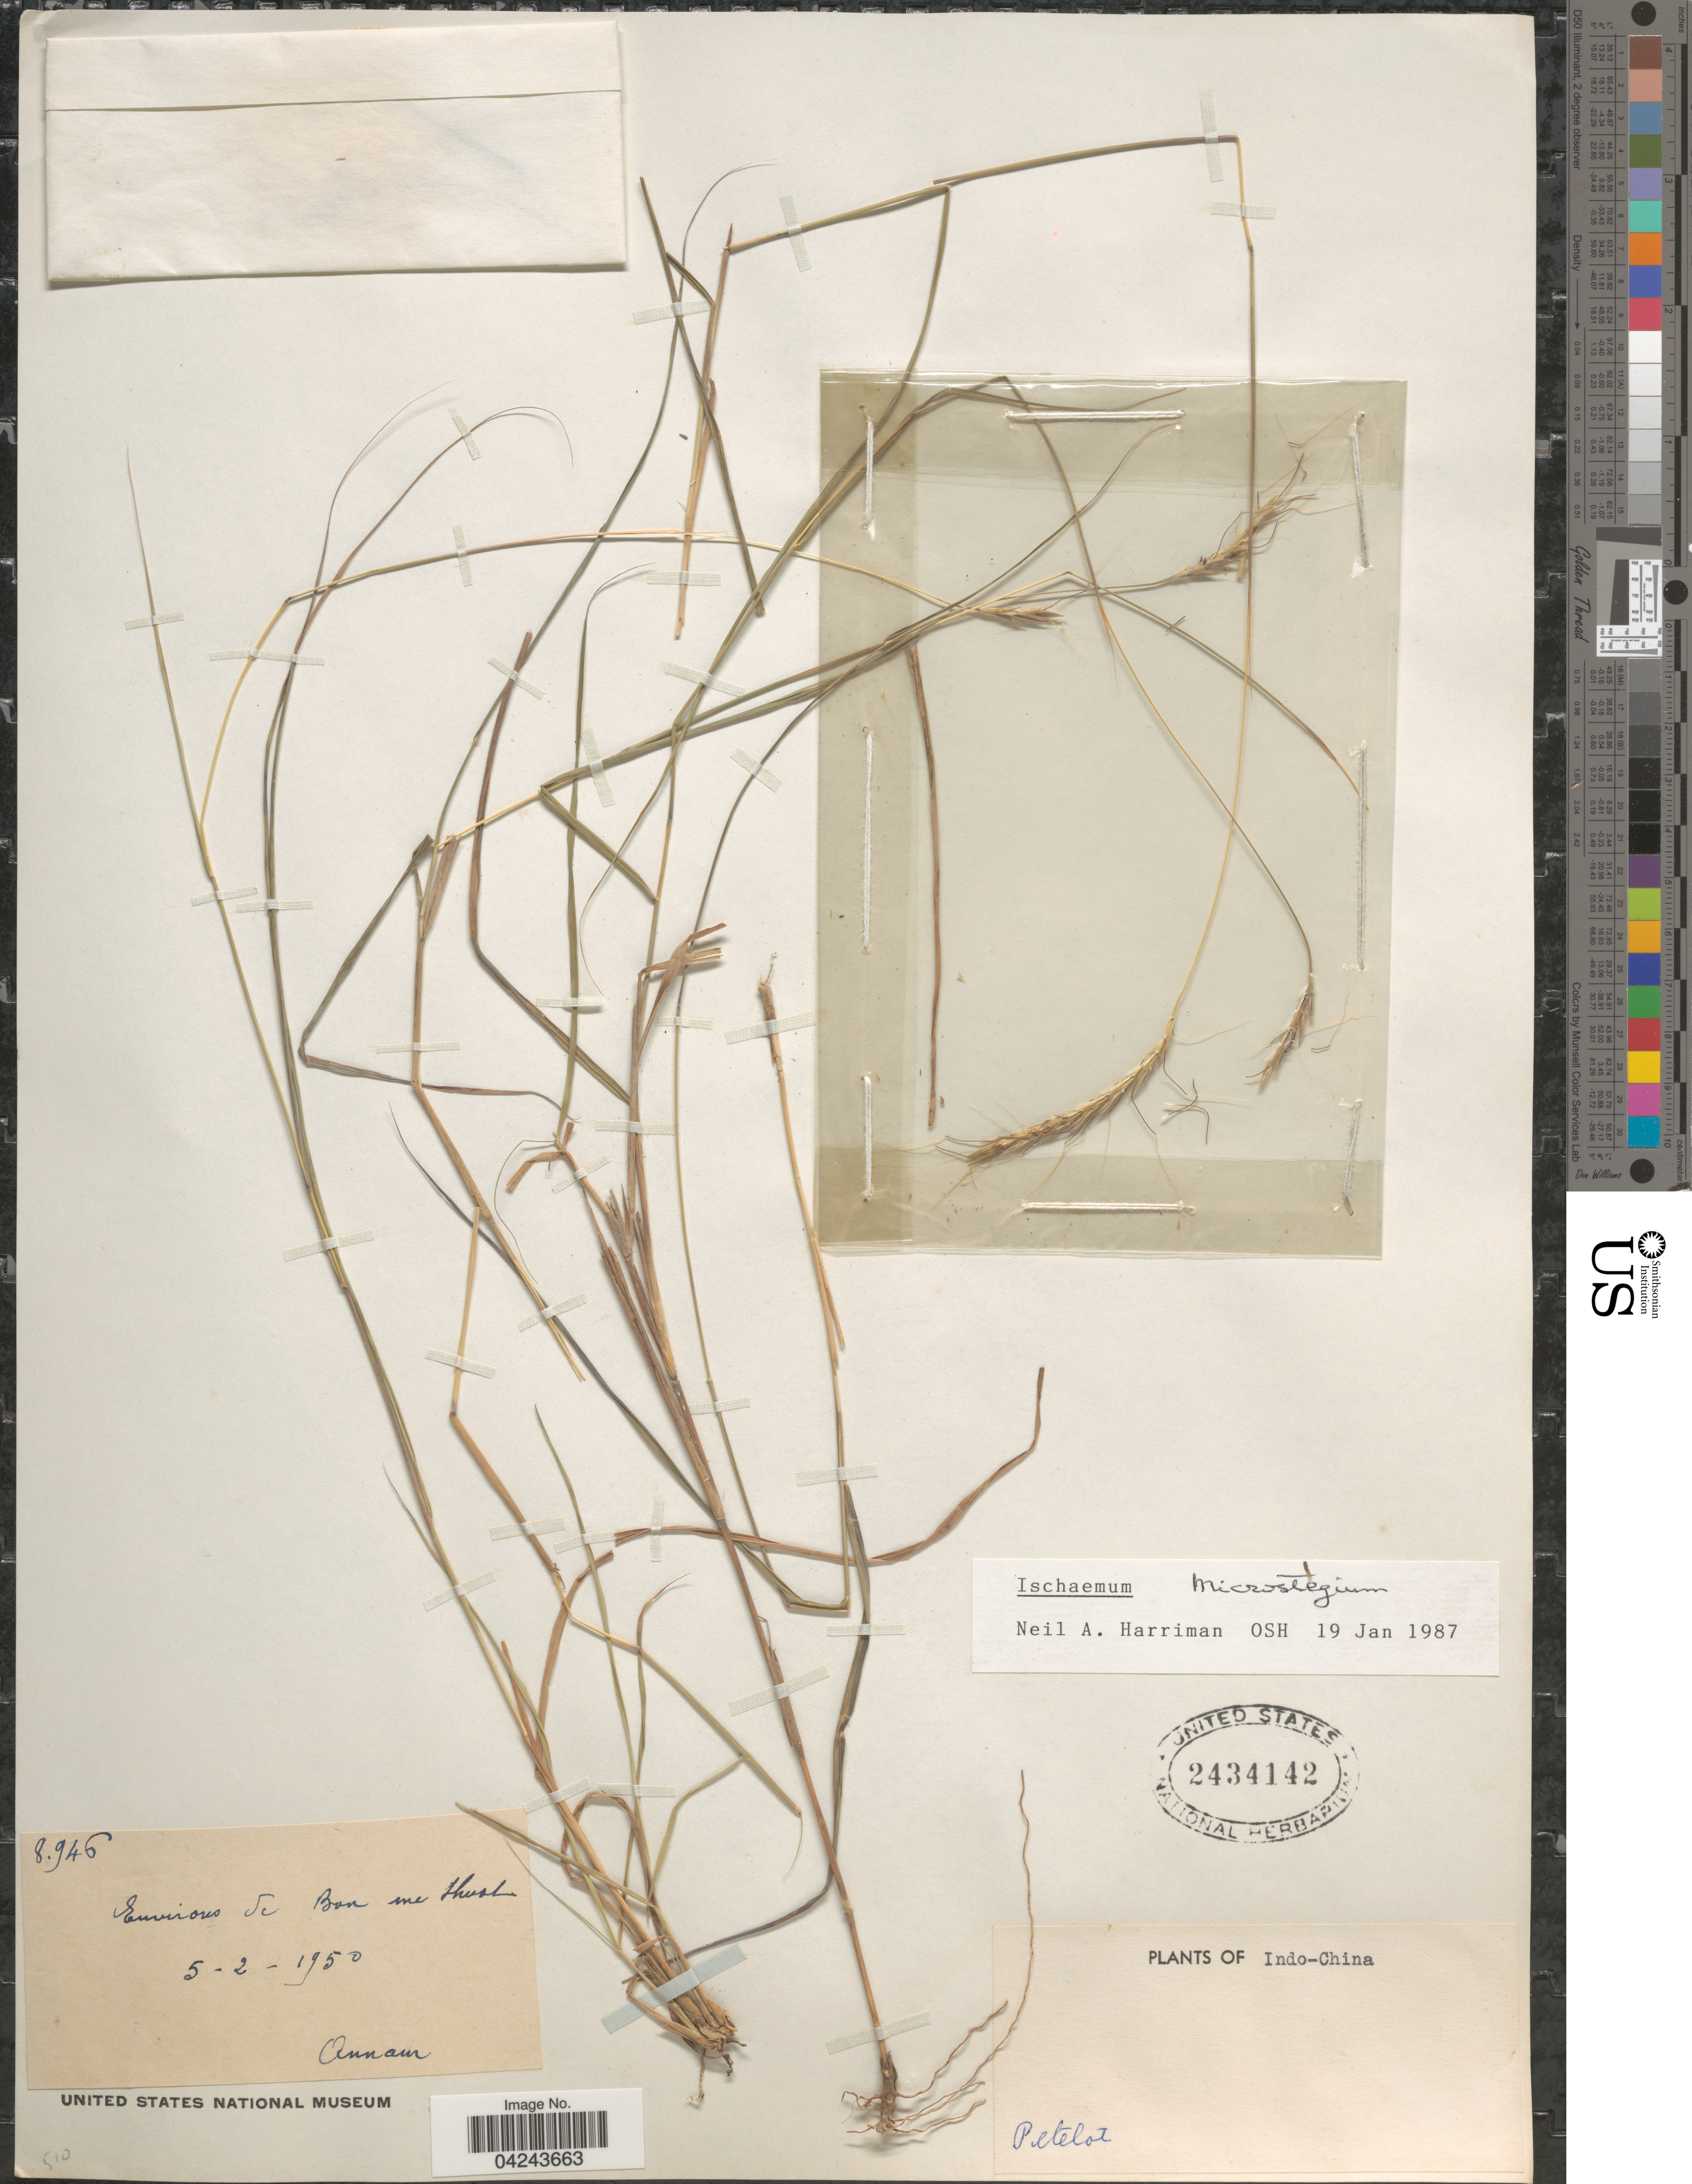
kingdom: Plantae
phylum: Tracheophyta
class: Liliopsida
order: Poales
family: Poaceae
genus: Ischaemum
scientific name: Ischaemum sp.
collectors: Pételot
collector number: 8946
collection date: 1950-02-05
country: Vietnam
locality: Environs de Ban me Thuot. Annam.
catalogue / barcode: US 2434142